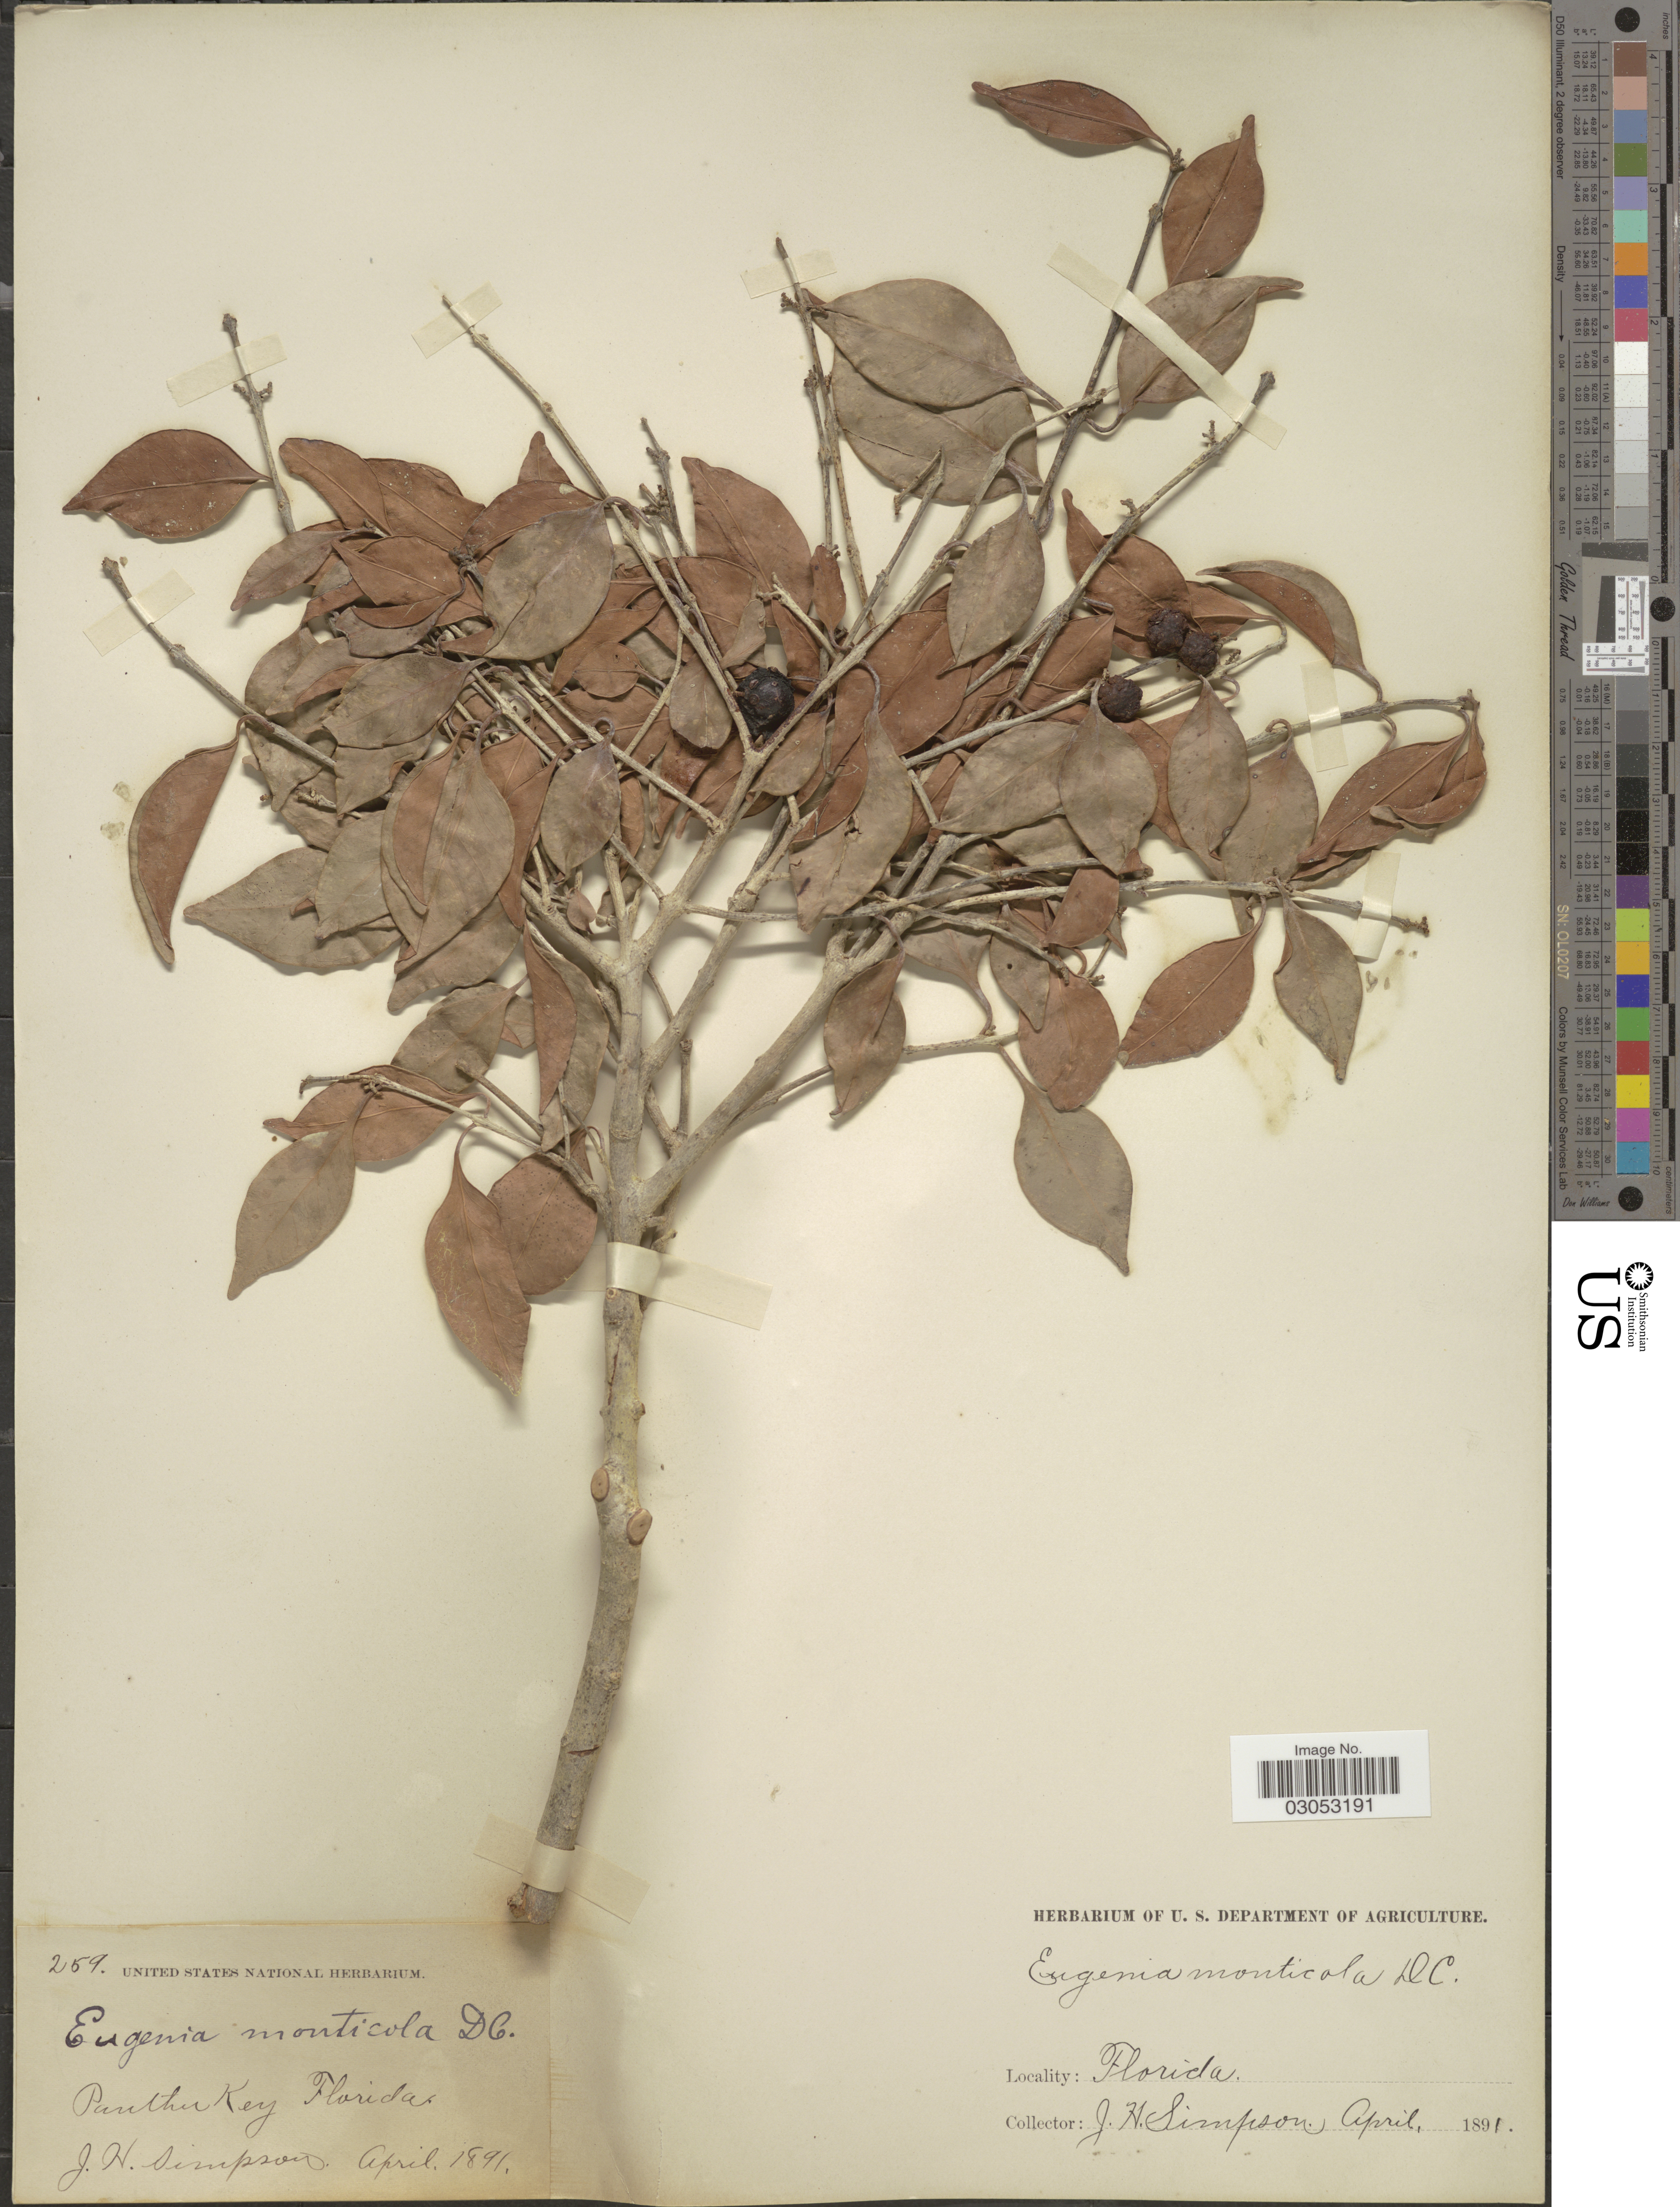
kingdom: Plantae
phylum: Tracheophyta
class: Magnoliopsida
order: Myrtales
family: Myrtaceae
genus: Eugenia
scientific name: Eugenia axillaris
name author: (Sw.) Willd.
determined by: Strong, Mark T., (BOT), Smithsonian Institution - National Museum of Natural History (UNITED STATES)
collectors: J. H. Simpson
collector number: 259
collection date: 1891-04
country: United States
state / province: Florida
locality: Panther Key.